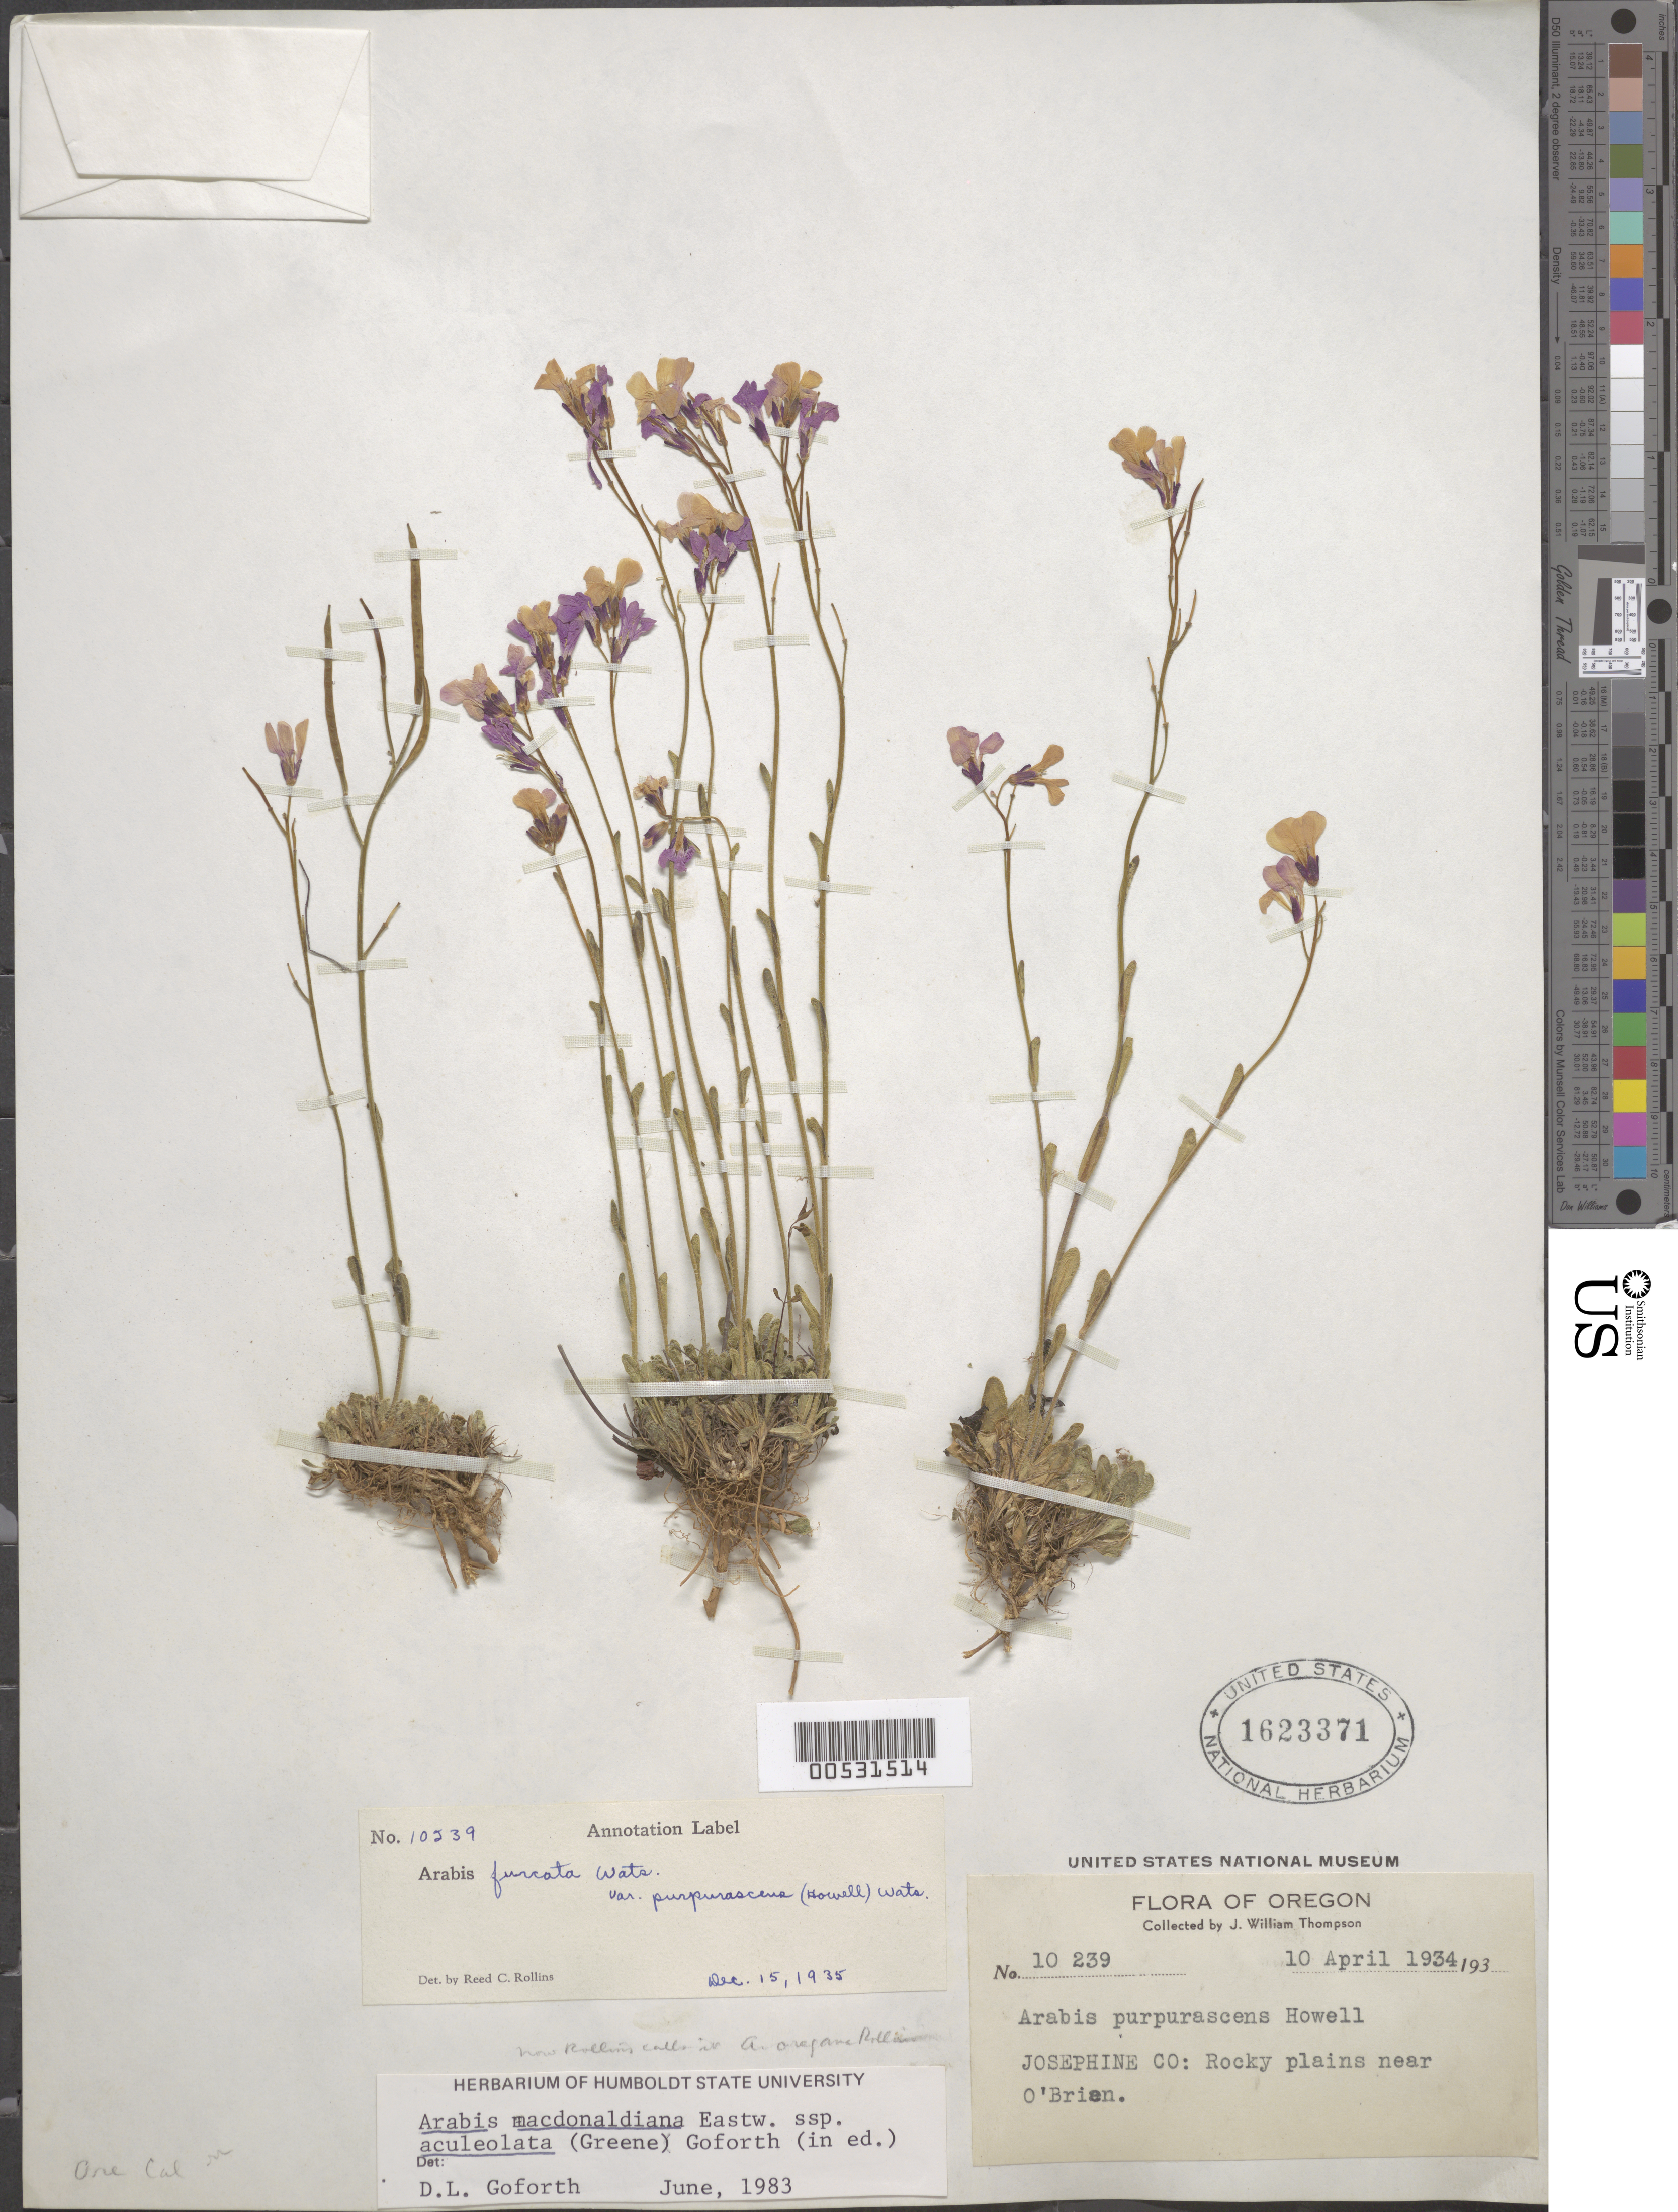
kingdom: Plantae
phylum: Tracheophyta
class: Magnoliopsida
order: Brassicales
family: Brassicaceae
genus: Arabis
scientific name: Arabis macdonaldiana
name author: Eastw.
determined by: Goforth, D. L.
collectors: J. W. Thompson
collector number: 10239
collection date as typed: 10 Apr 1934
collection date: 1934-04-10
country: United States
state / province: Oregon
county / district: Josephine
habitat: Rocky plains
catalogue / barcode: US 1623371